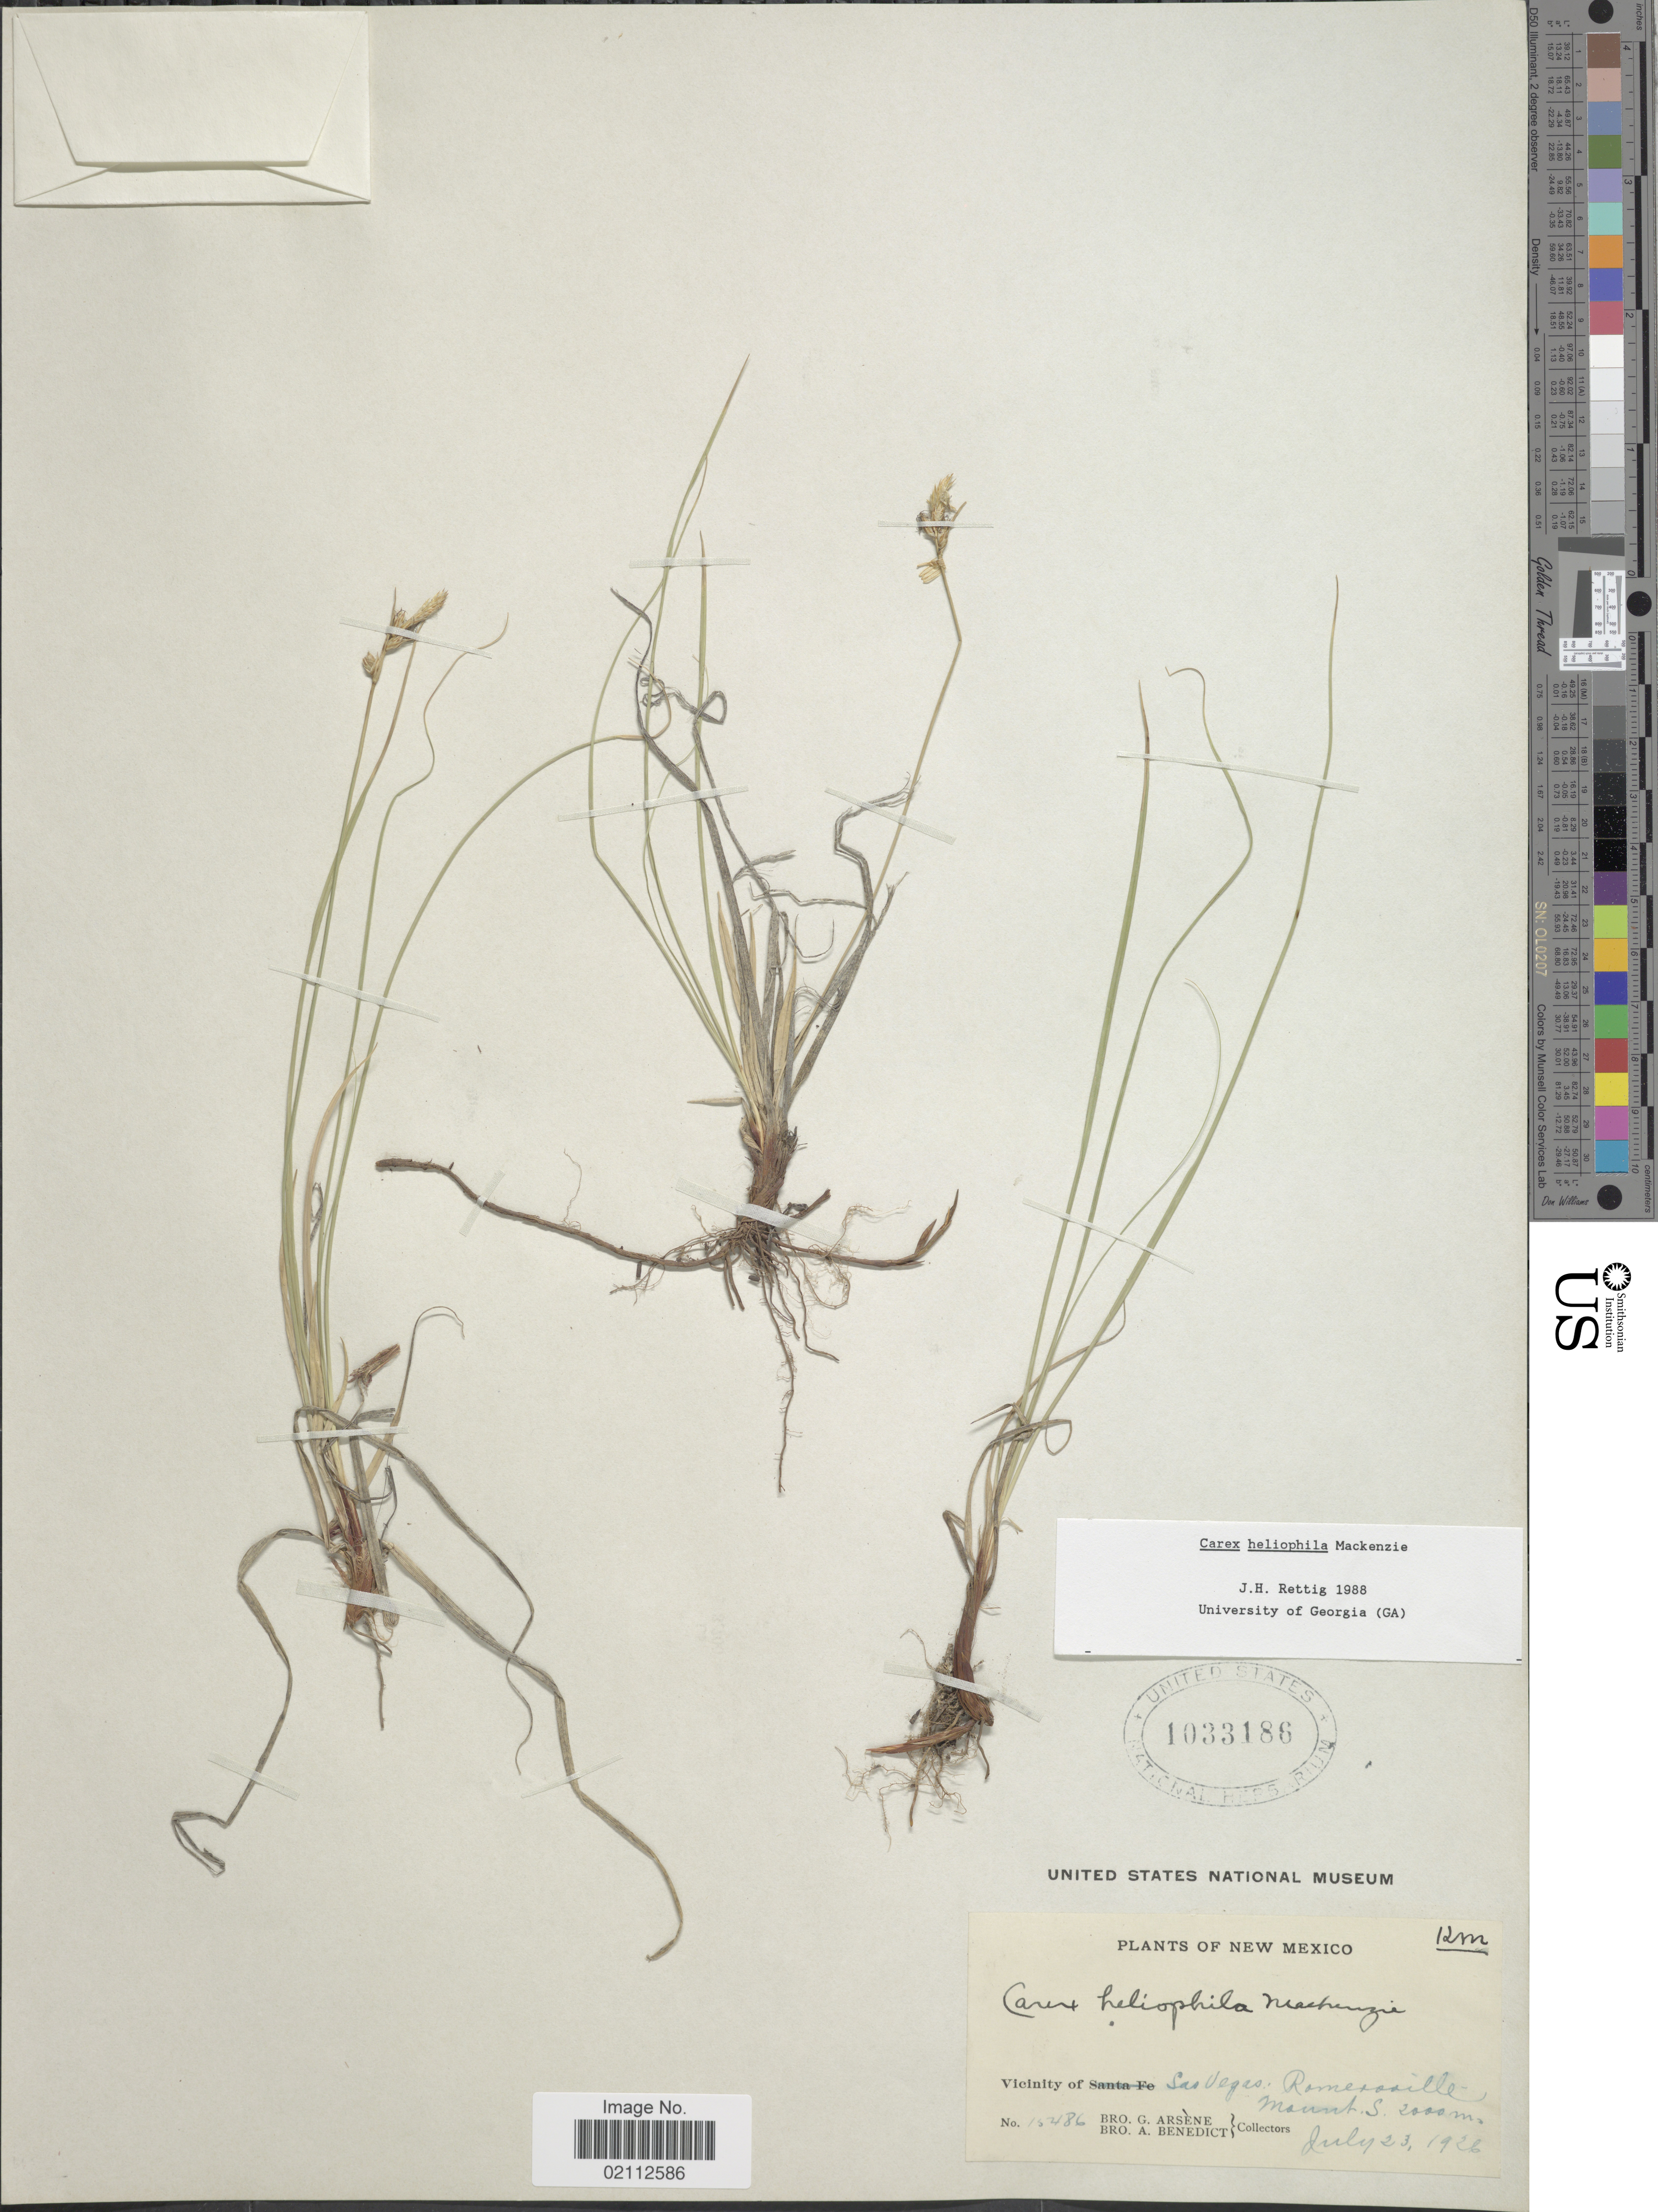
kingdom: Plantae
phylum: Tracheophyta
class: Liliopsida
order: Poales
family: Cyperaceae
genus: Carex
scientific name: Carex heliophila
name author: Mack.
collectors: Bro. G. Arsène & Bro. A. Benedict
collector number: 152186*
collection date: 1926-07-23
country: United States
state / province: New Mexico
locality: Romeoroville, Mount S., Vicinity of Las Vegas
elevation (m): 2000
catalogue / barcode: US 1033186